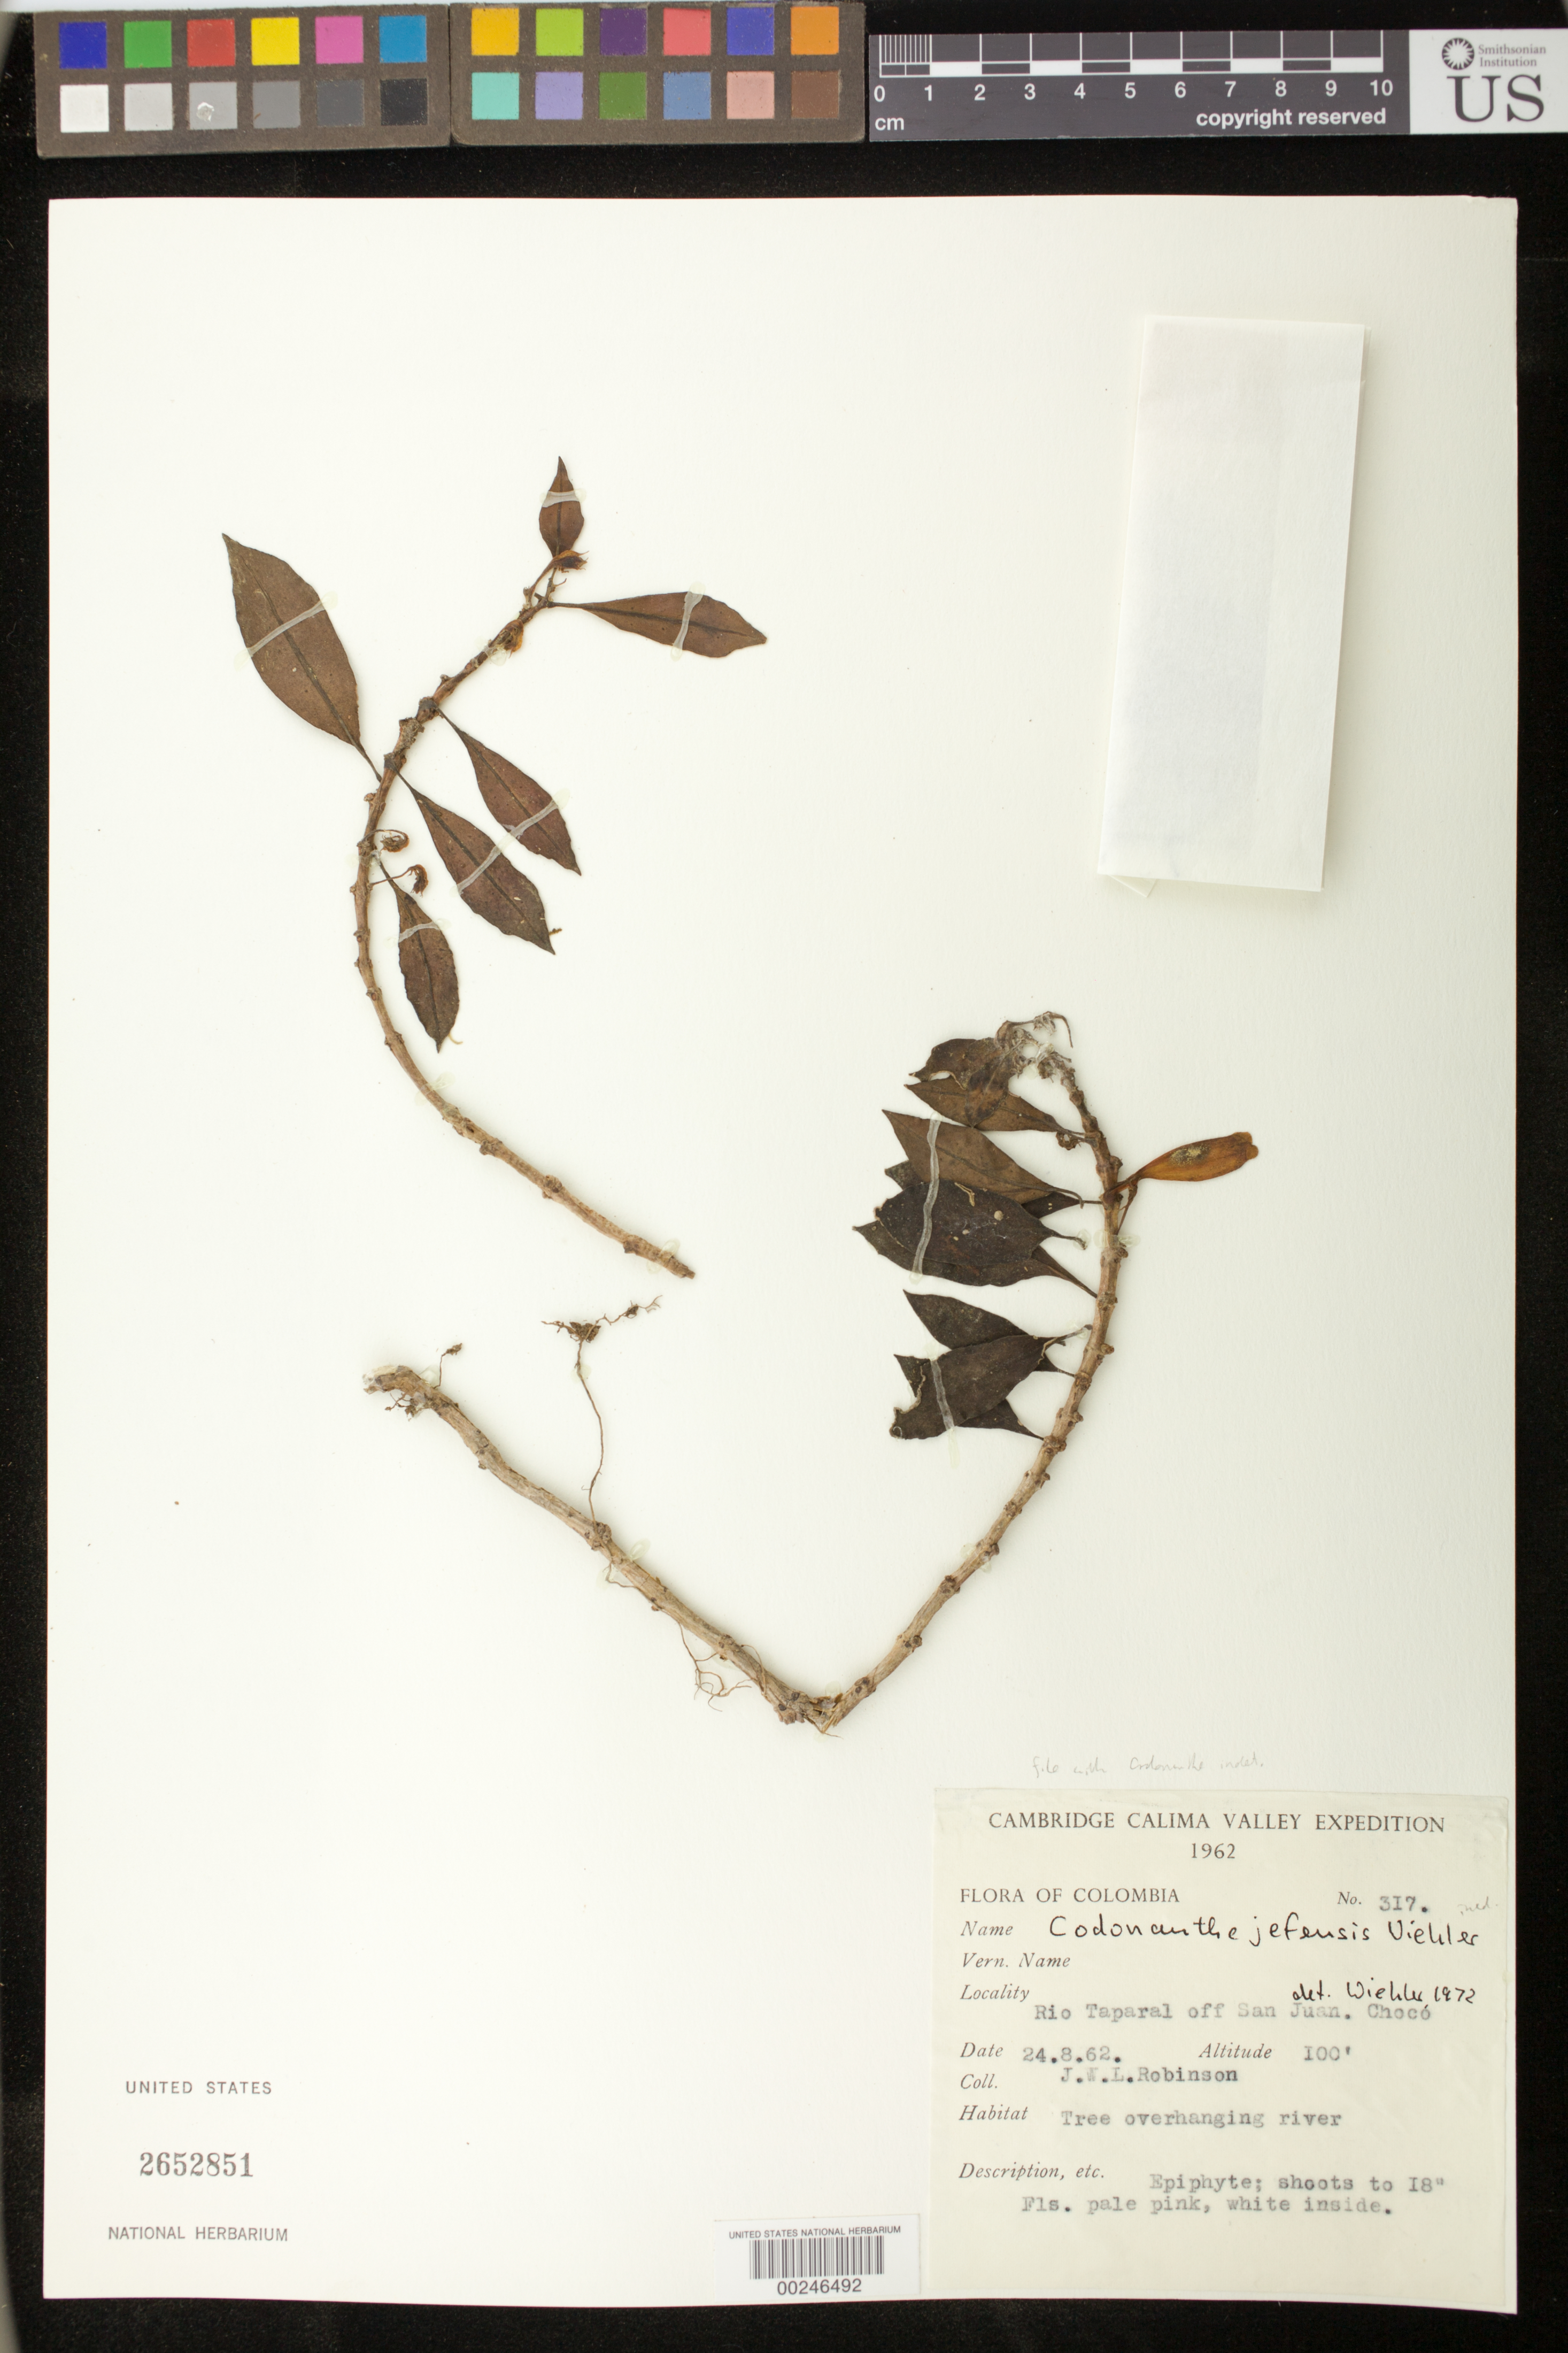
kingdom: Plantae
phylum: Tracheophyta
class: Magnoliopsida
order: Lamiales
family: Gesneriaceae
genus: Codonanthe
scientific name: Codonanthe sp.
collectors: J. W. Robinson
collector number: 317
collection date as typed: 24 Aug 1962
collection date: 1962-08-24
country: Colombia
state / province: Chocó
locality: Rio Taparal off San Juan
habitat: Tree overhanging river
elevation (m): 100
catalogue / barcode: US 2652851